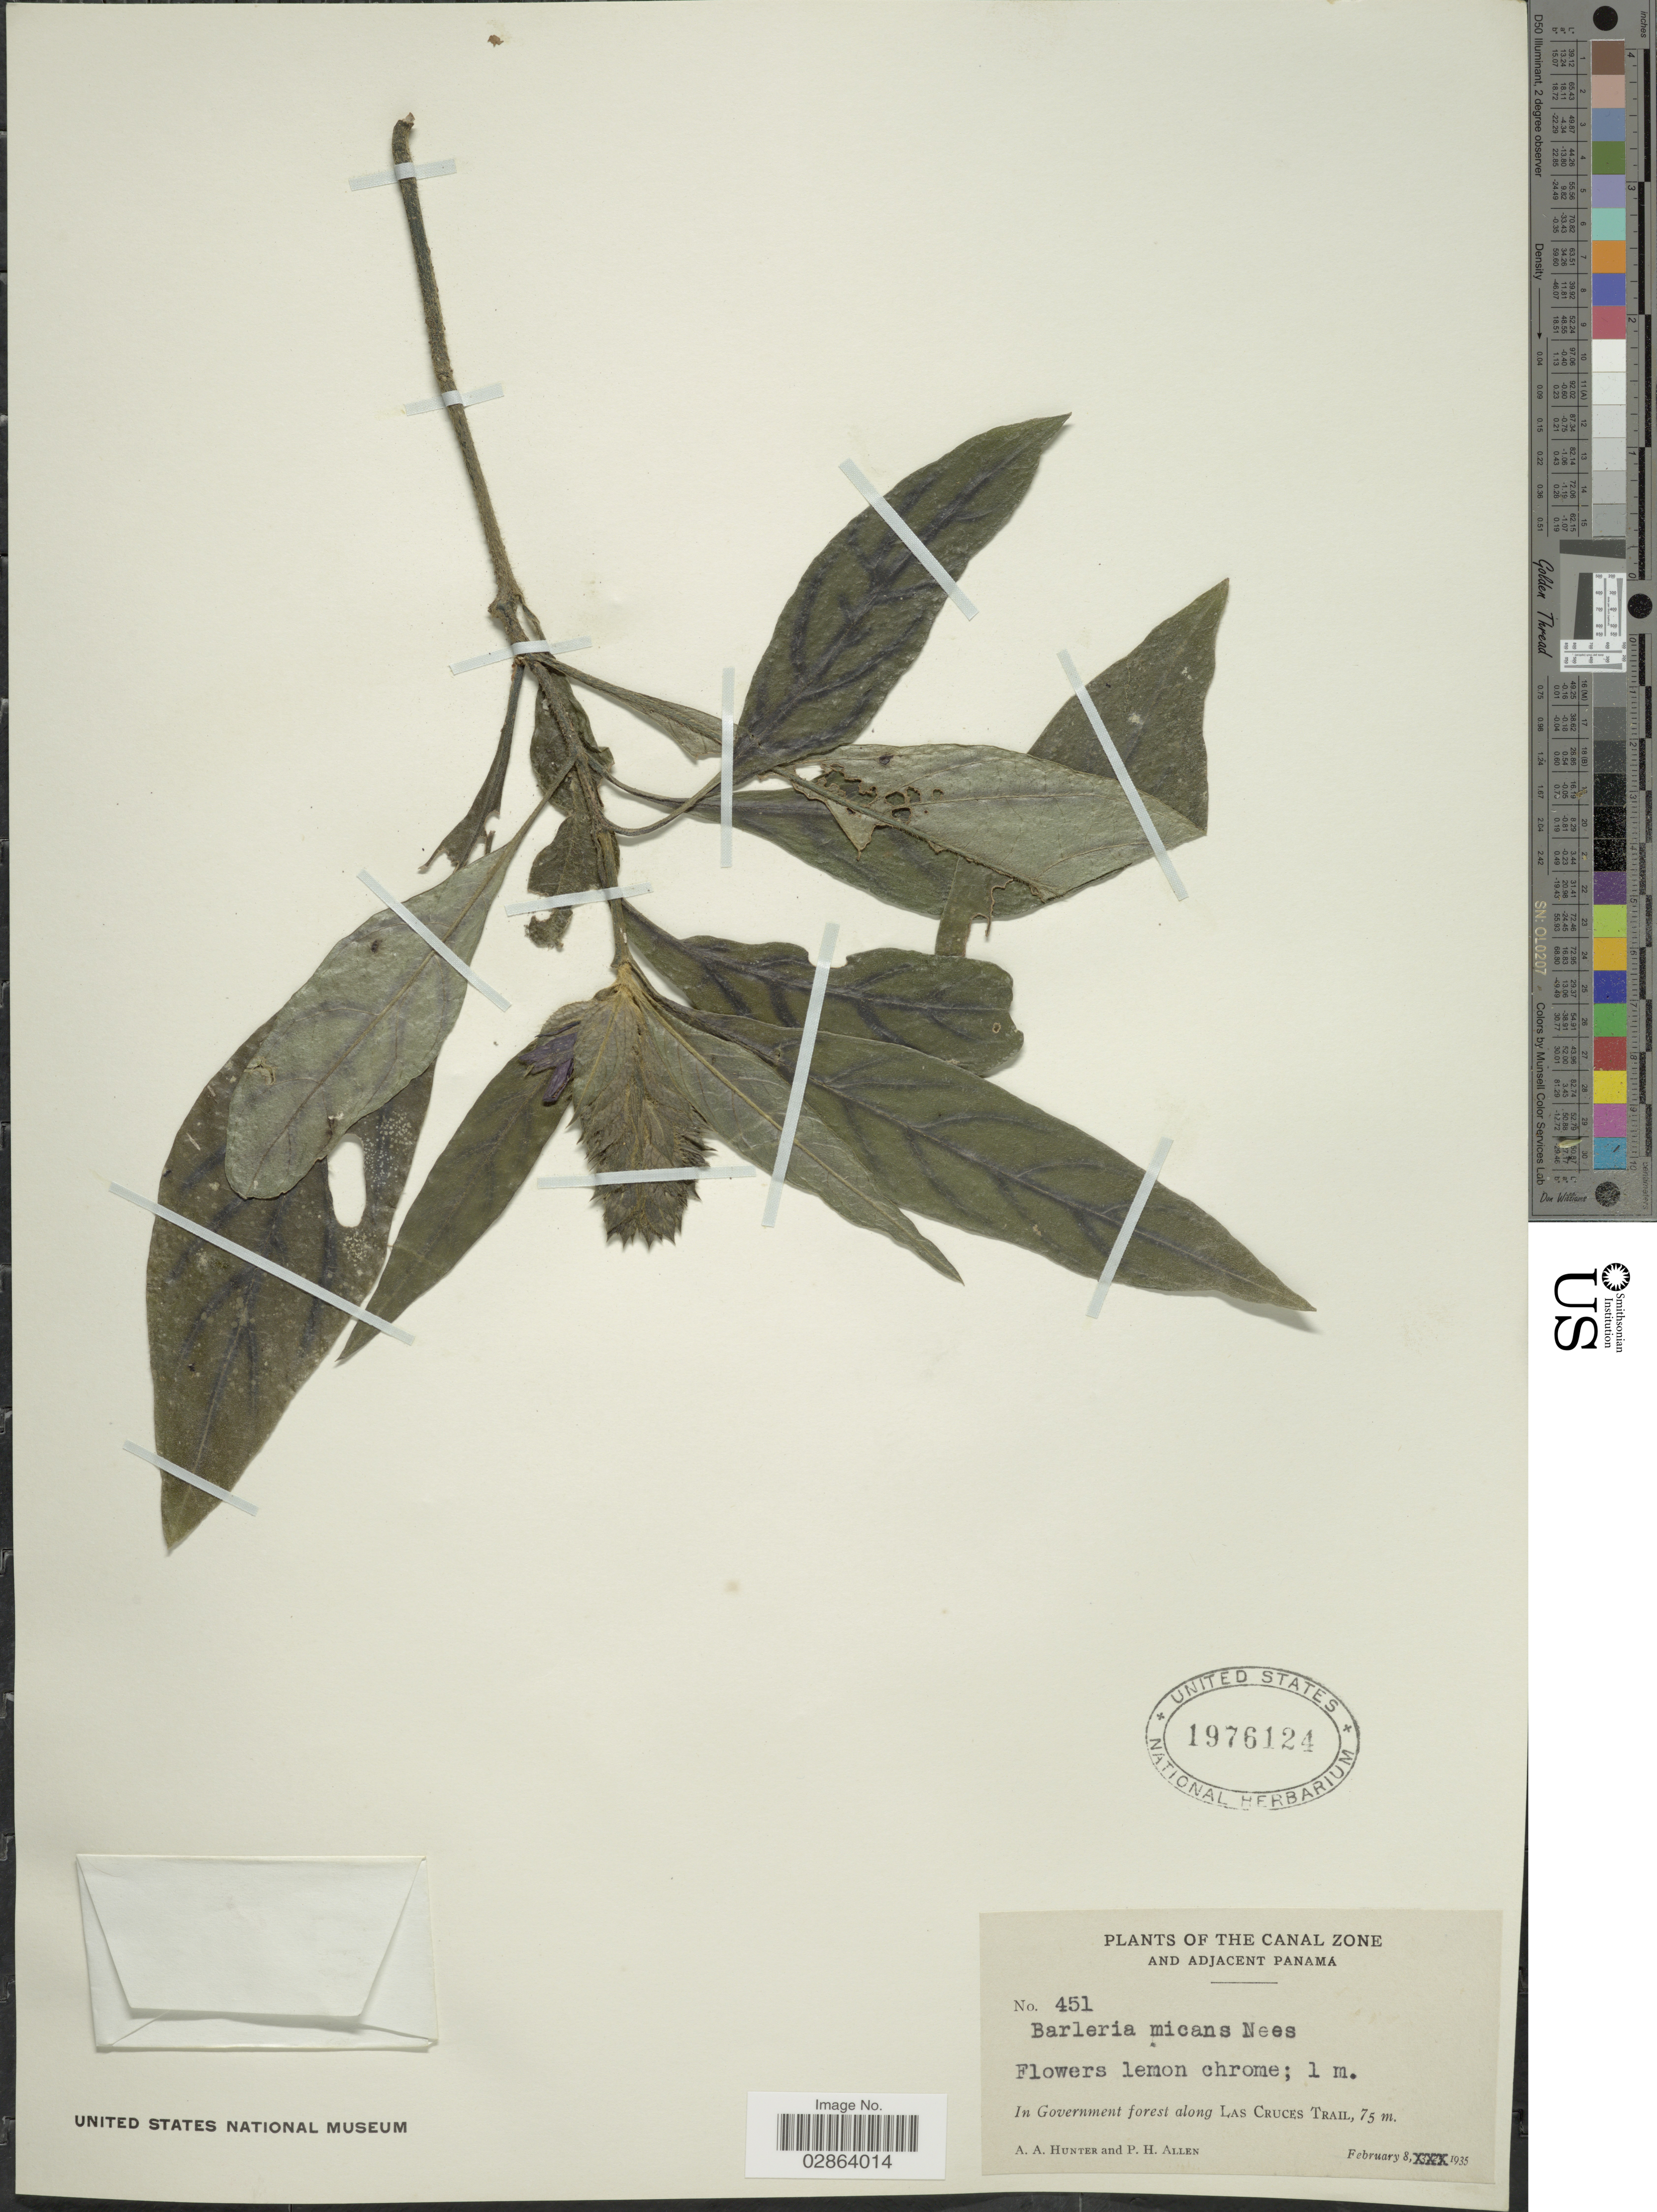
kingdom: Plantae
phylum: Tracheophyta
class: Magnoliopsida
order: Lamiales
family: Acanthaceae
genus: Barleria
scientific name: Barleria oenotheroides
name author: Dum. Cours.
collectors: A. Hunter & P. H. Allen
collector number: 451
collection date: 1935-02-08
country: Panama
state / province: Colón / Panamá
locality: The Canal Zone and Adjacent Panama, In Government forest along Las Cruces Trail.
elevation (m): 75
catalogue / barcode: US 1976124